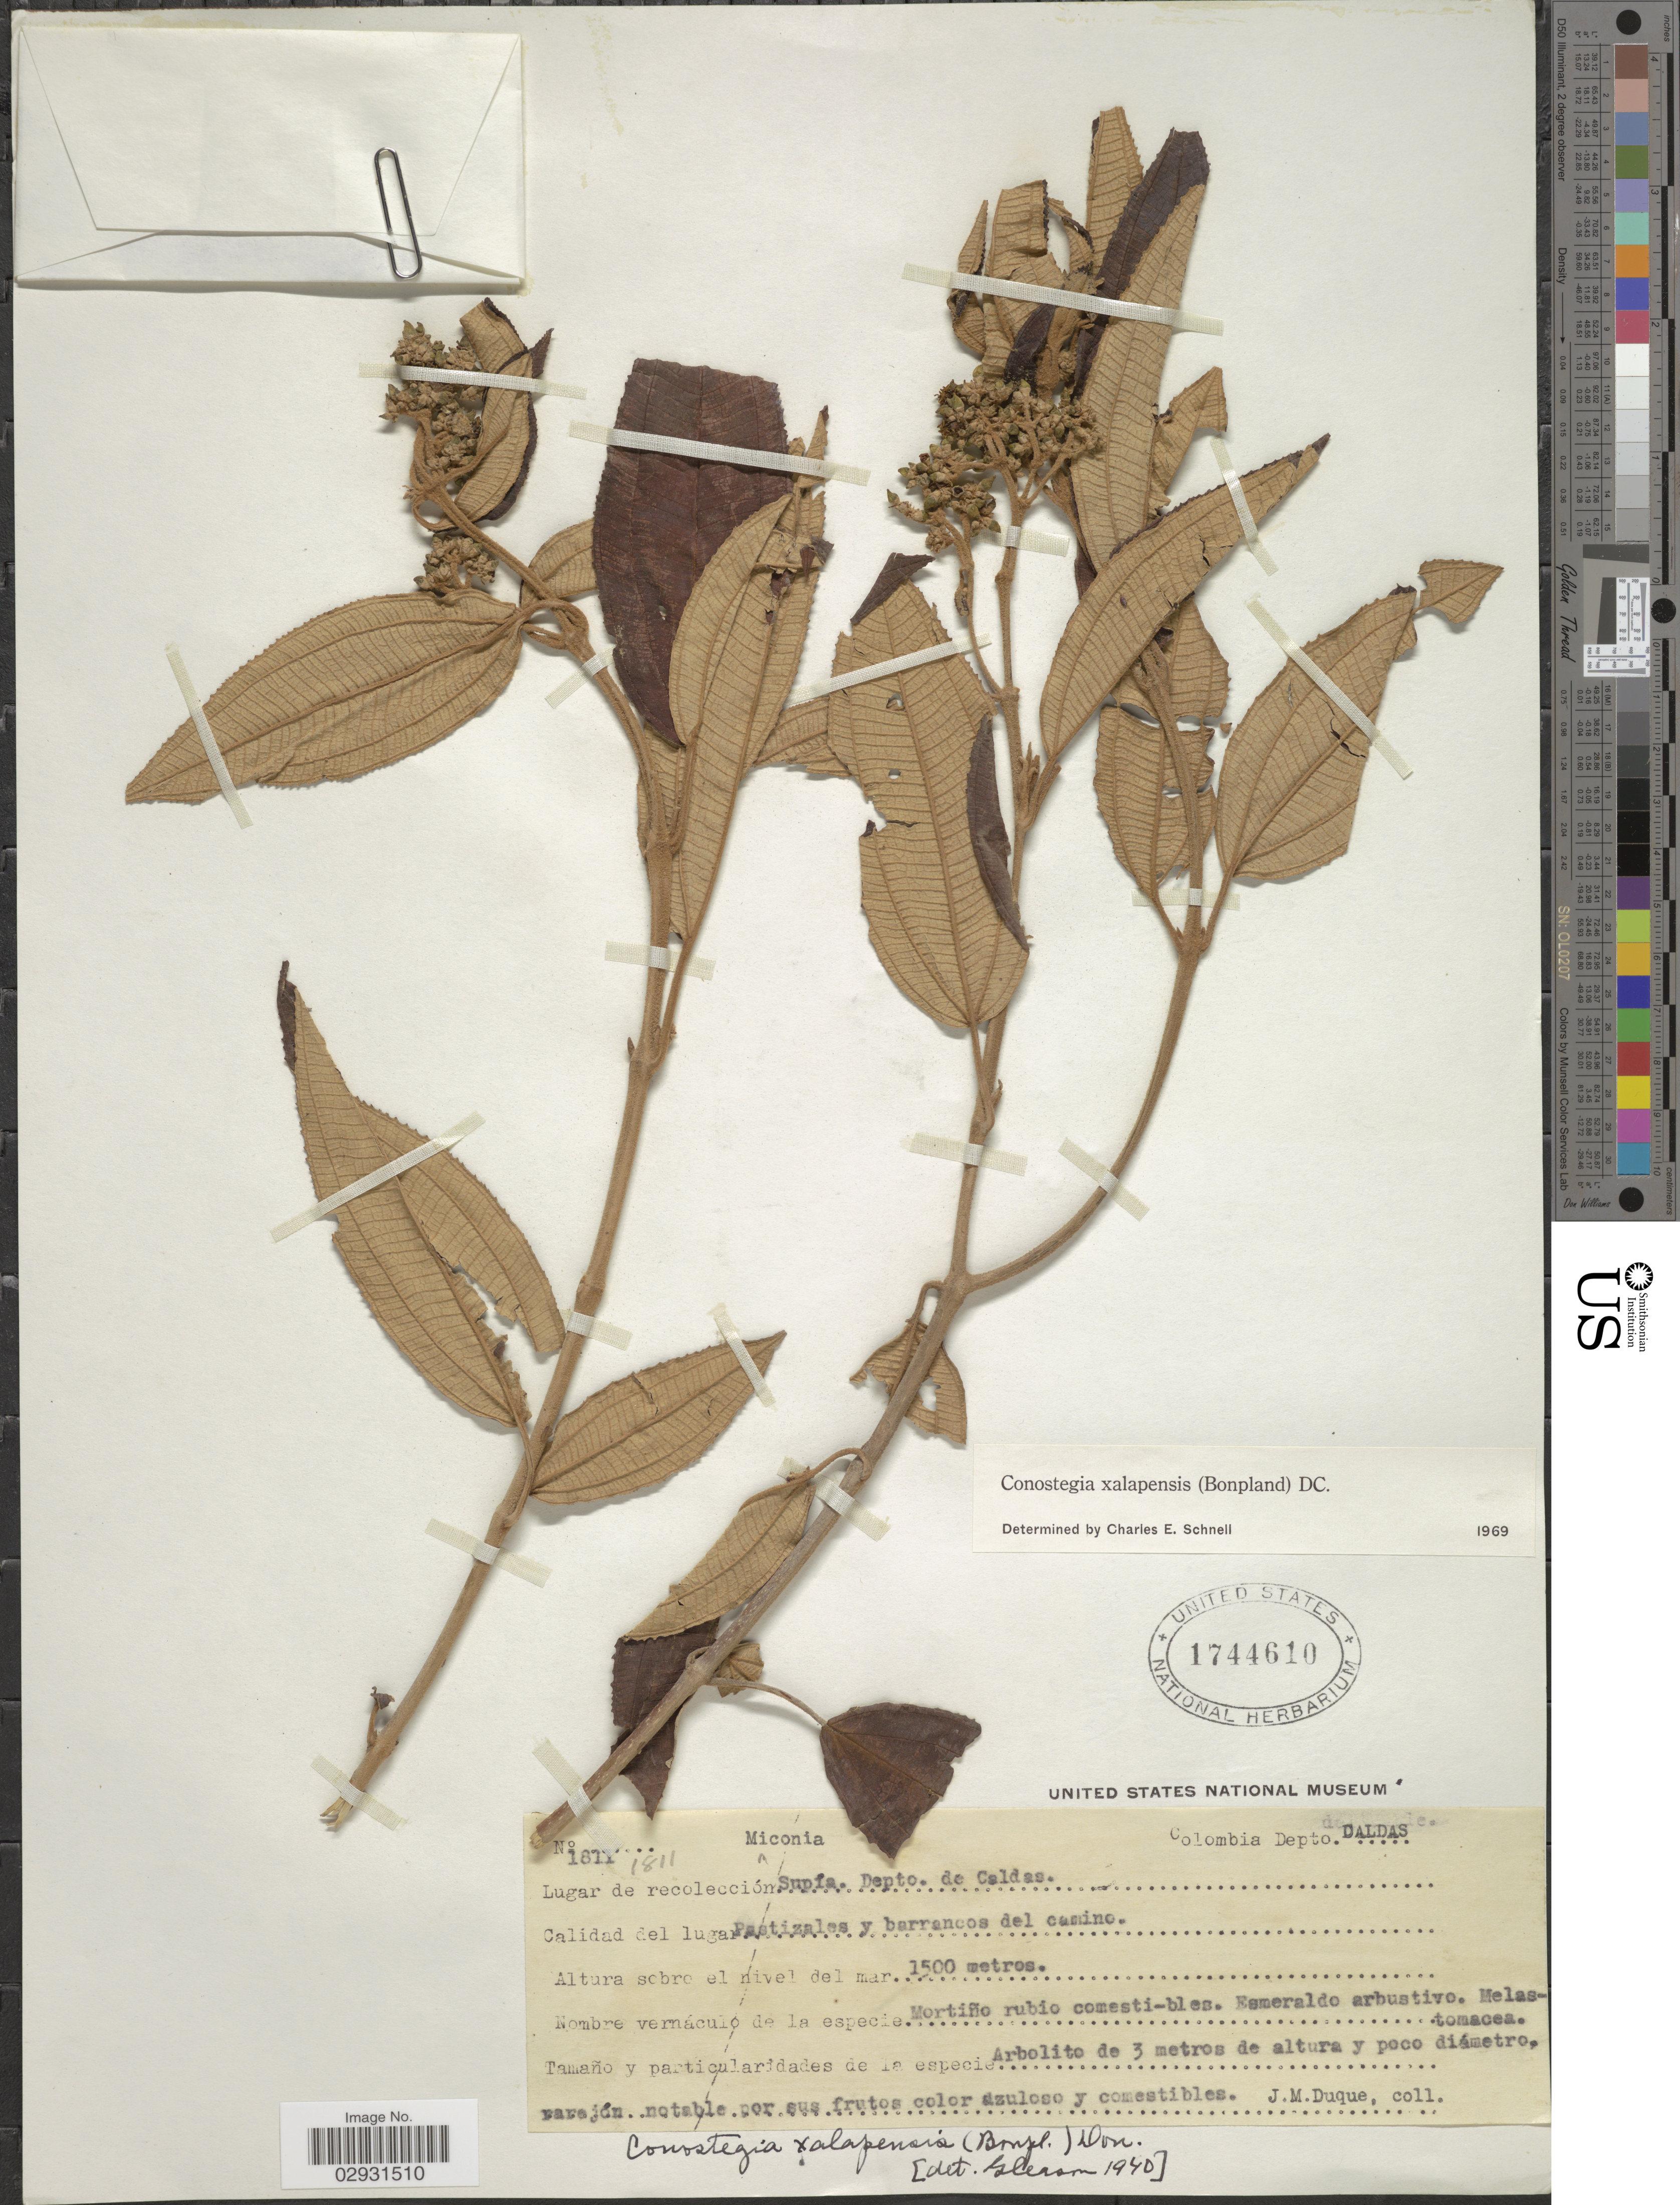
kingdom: Plantae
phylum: Tracheophyta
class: Magnoliopsida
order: Myrtales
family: Melastomataceae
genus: Conostegia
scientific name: Conostegia quadrangularis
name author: Schltdl. ex Steud.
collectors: J. Duque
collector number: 1811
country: Colombia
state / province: Caldas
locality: Depto. Caldas, Supía.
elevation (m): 1500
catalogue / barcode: US 1744610